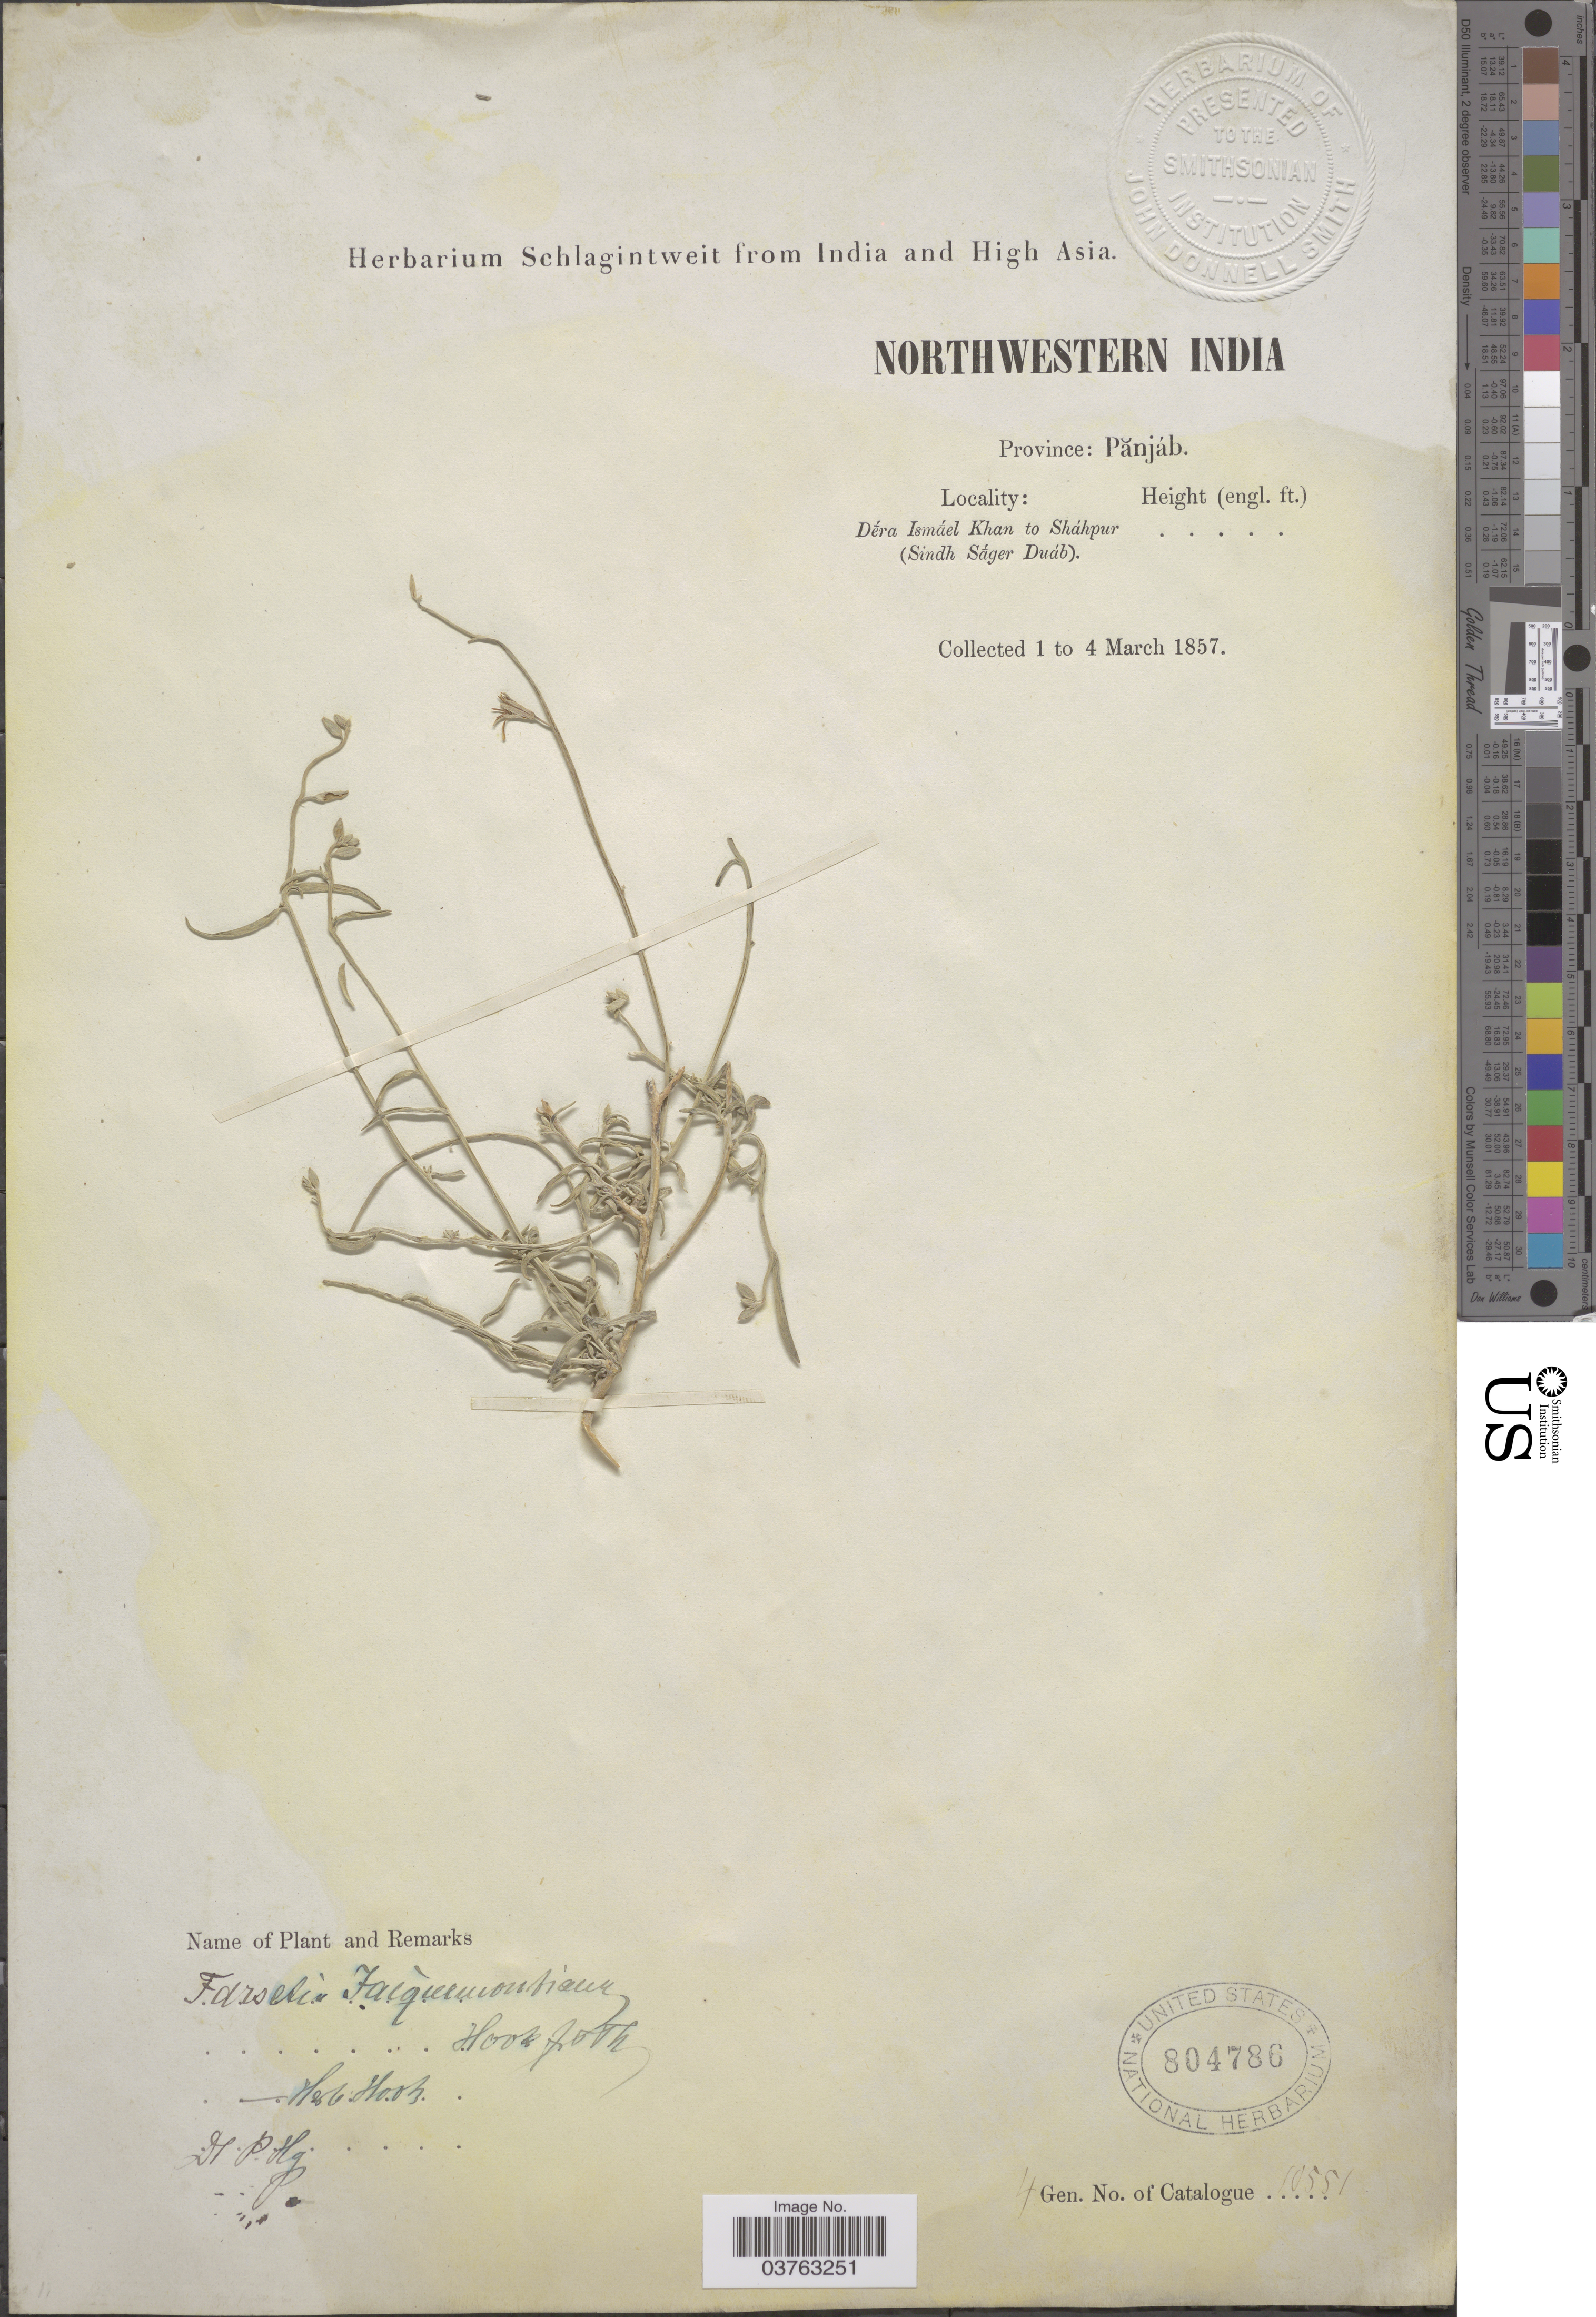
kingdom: Plantae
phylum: Tracheophyta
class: Magnoliopsida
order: Brassicales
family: Brassicaceae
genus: Farsetia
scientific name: Farsetia jacquemontii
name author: Hook. f. & Thomson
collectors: ex herb. Schlagintweit from India and High Asia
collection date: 1857-03-01/1857-03-04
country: India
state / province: Punjab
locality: Northwestern India. Province: Pănjáb. Détra Ismáel Khan to Sháhpur (Sindh Ságer Duáb).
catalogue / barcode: US 804786